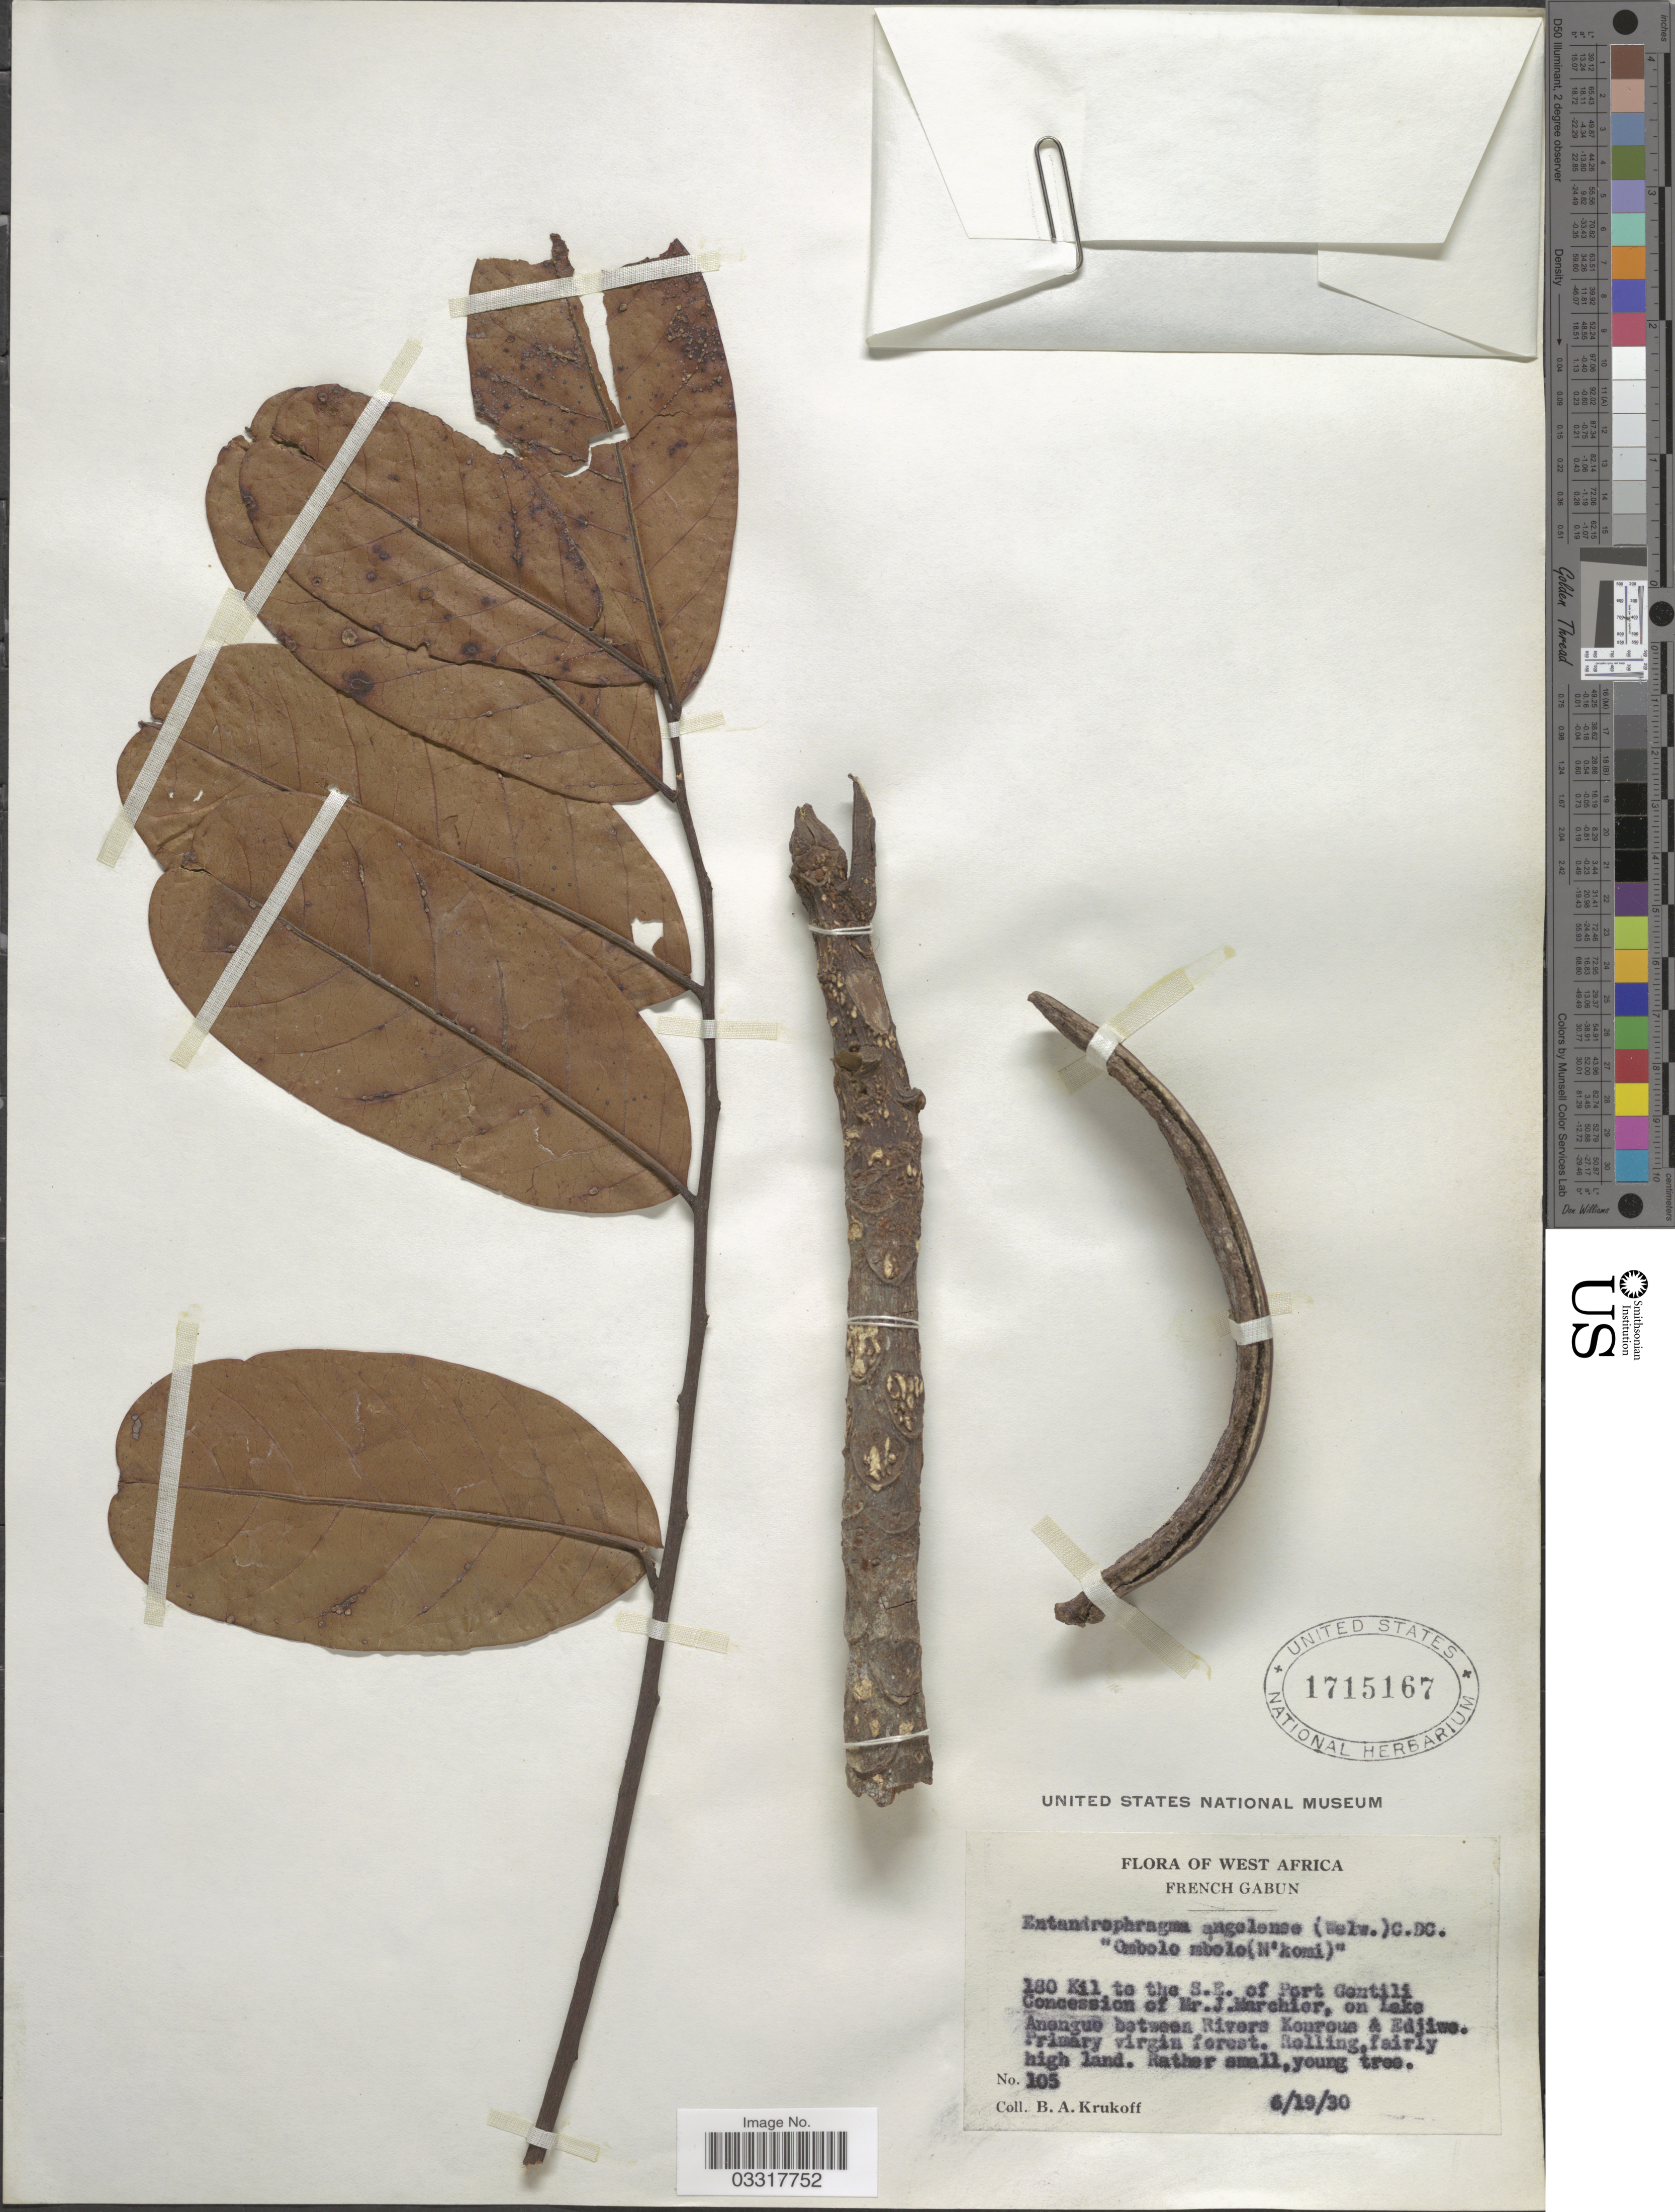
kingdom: Plantae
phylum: Tracheophyta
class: Magnoliopsida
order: Sapindales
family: Meliaceae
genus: Entandrophragma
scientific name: Entandrophragma angolense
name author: (Welw.) C. DC.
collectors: B. A. Krukoff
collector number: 105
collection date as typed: Transcribed d/m/y: 19/6/30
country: Gabon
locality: West Africa, French Gabun, 180 Kil to the S.E. of Port Gontili Concession of Mr. J. Marchier, on Lake Anengue between Rivers Kouroue & Edjiwe.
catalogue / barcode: US 1715167